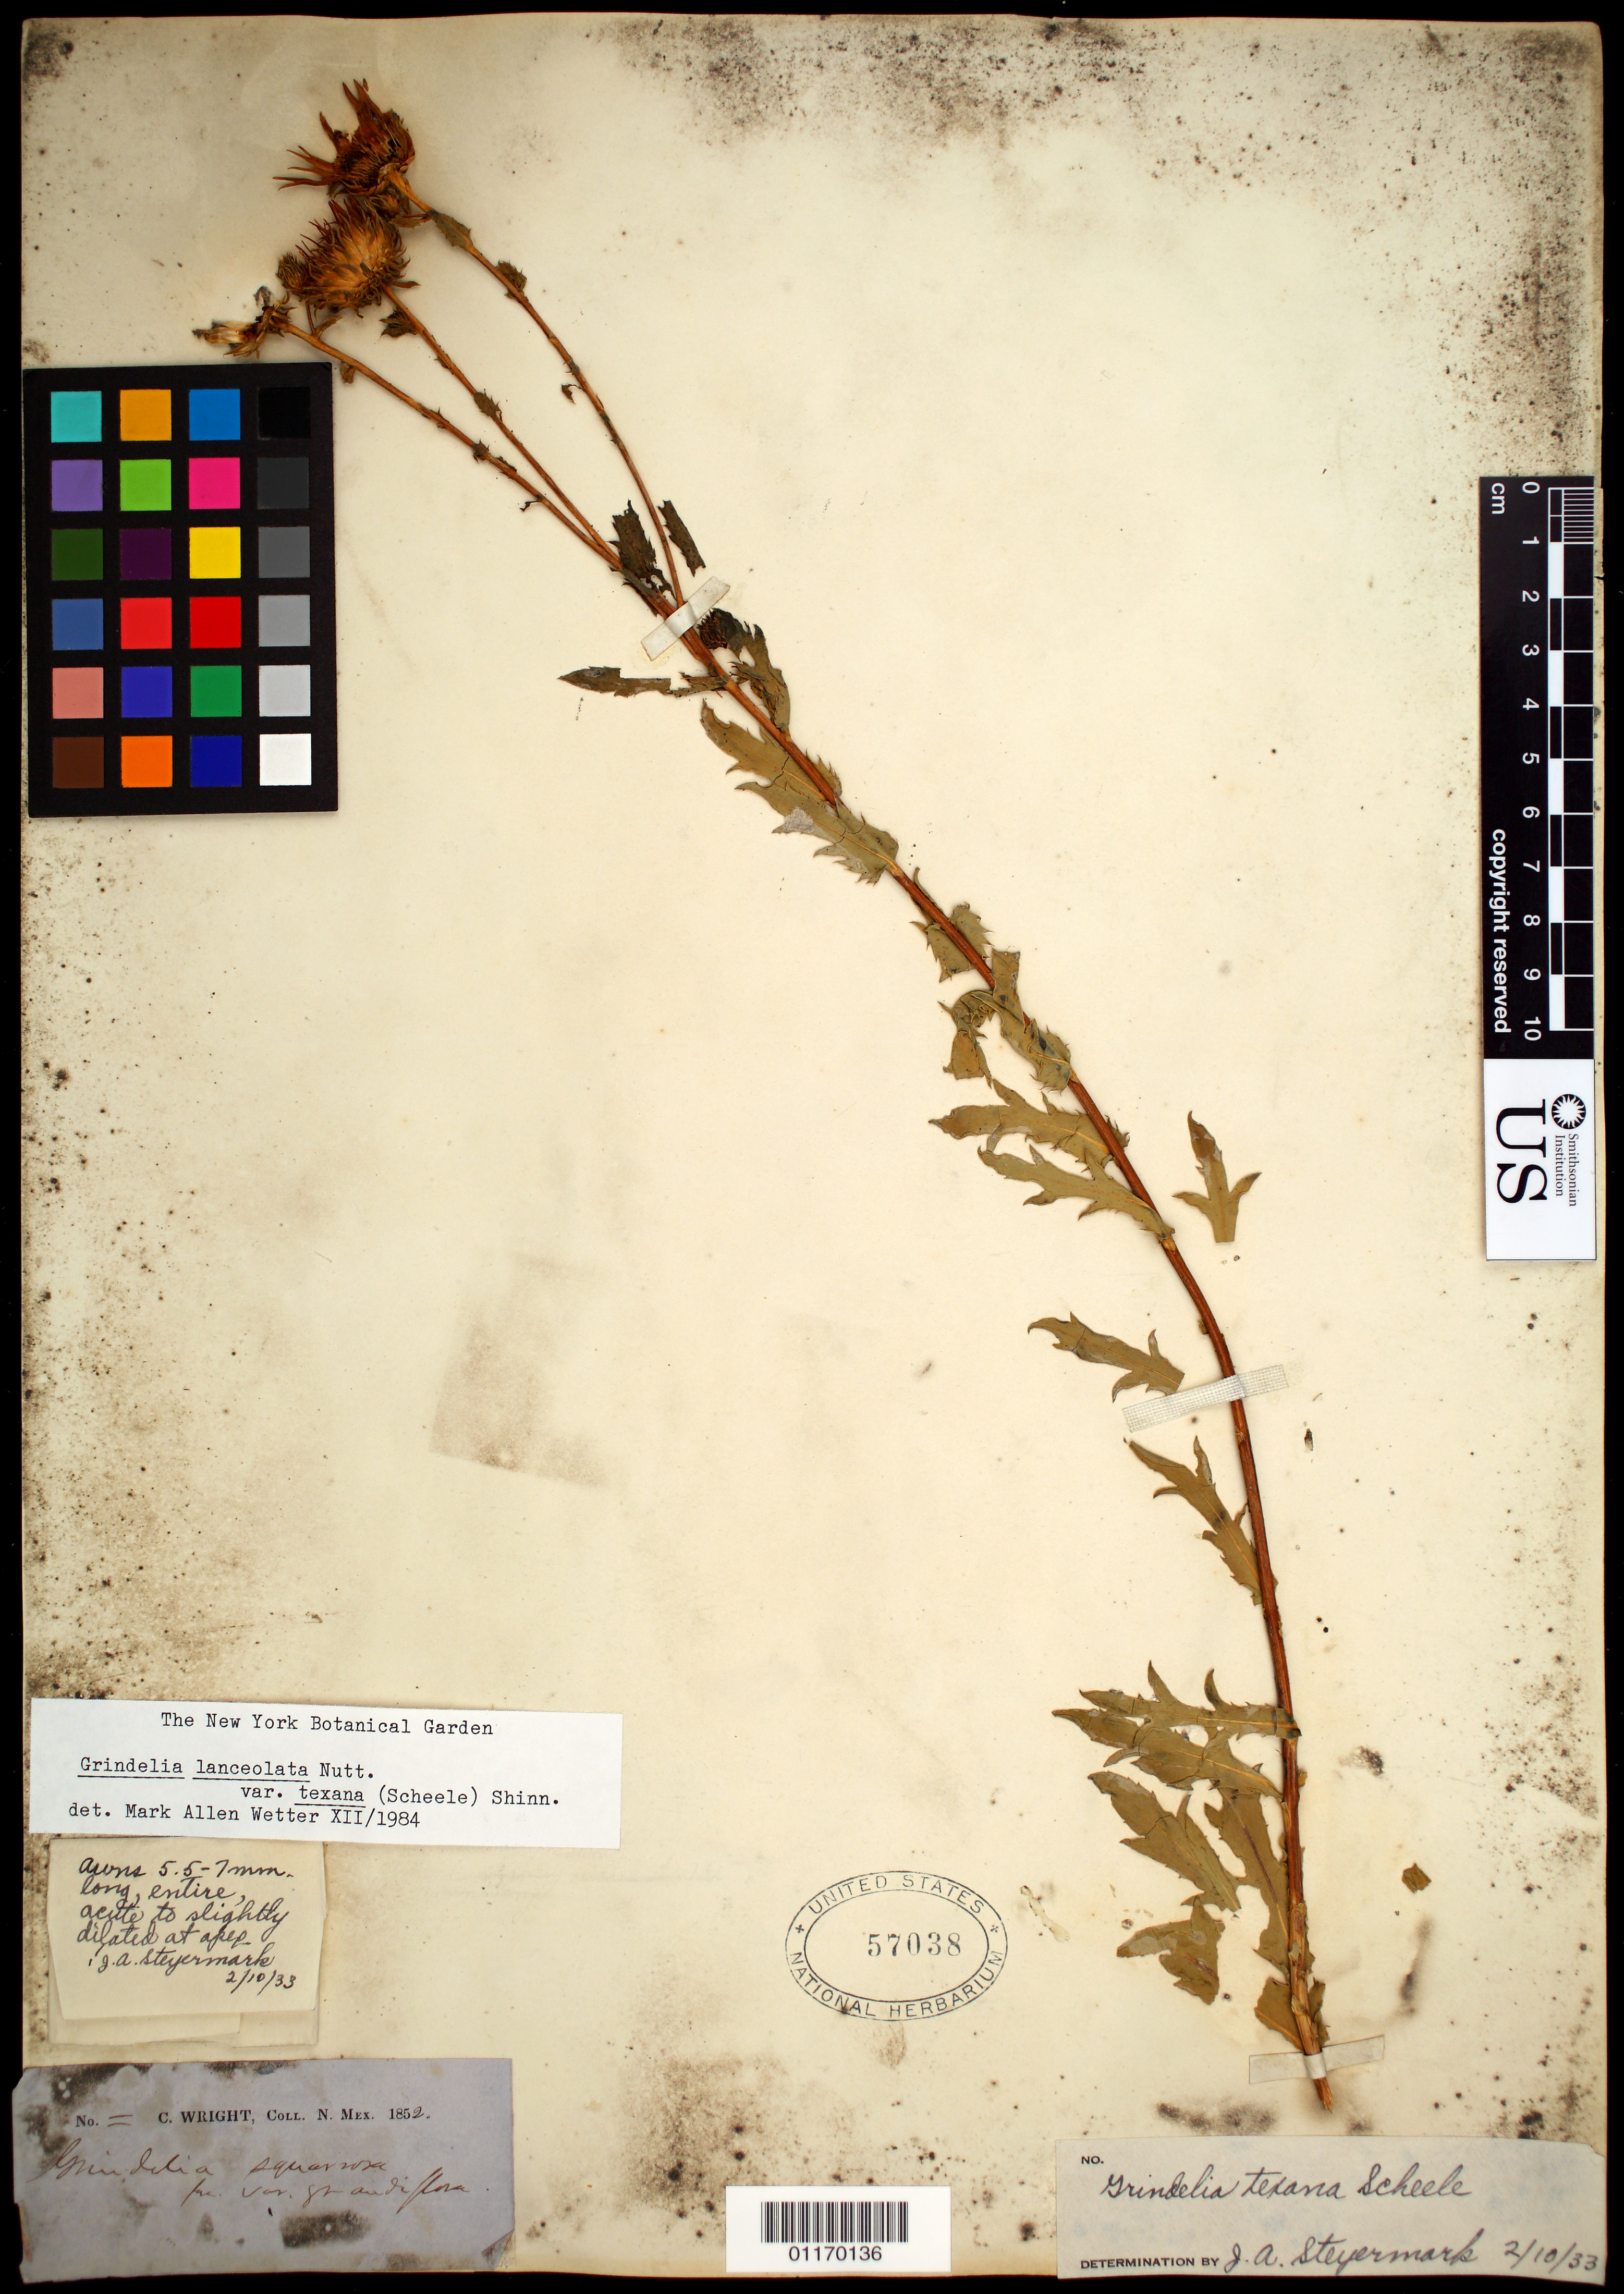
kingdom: Plantae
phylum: Tracheophyta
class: Magnoliopsida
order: Asterales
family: Asteraceae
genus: Grindelia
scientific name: Grindelia lanceolata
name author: Nutt.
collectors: C. Wright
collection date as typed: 1852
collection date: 1852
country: United States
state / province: New Mexico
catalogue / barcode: US 57038